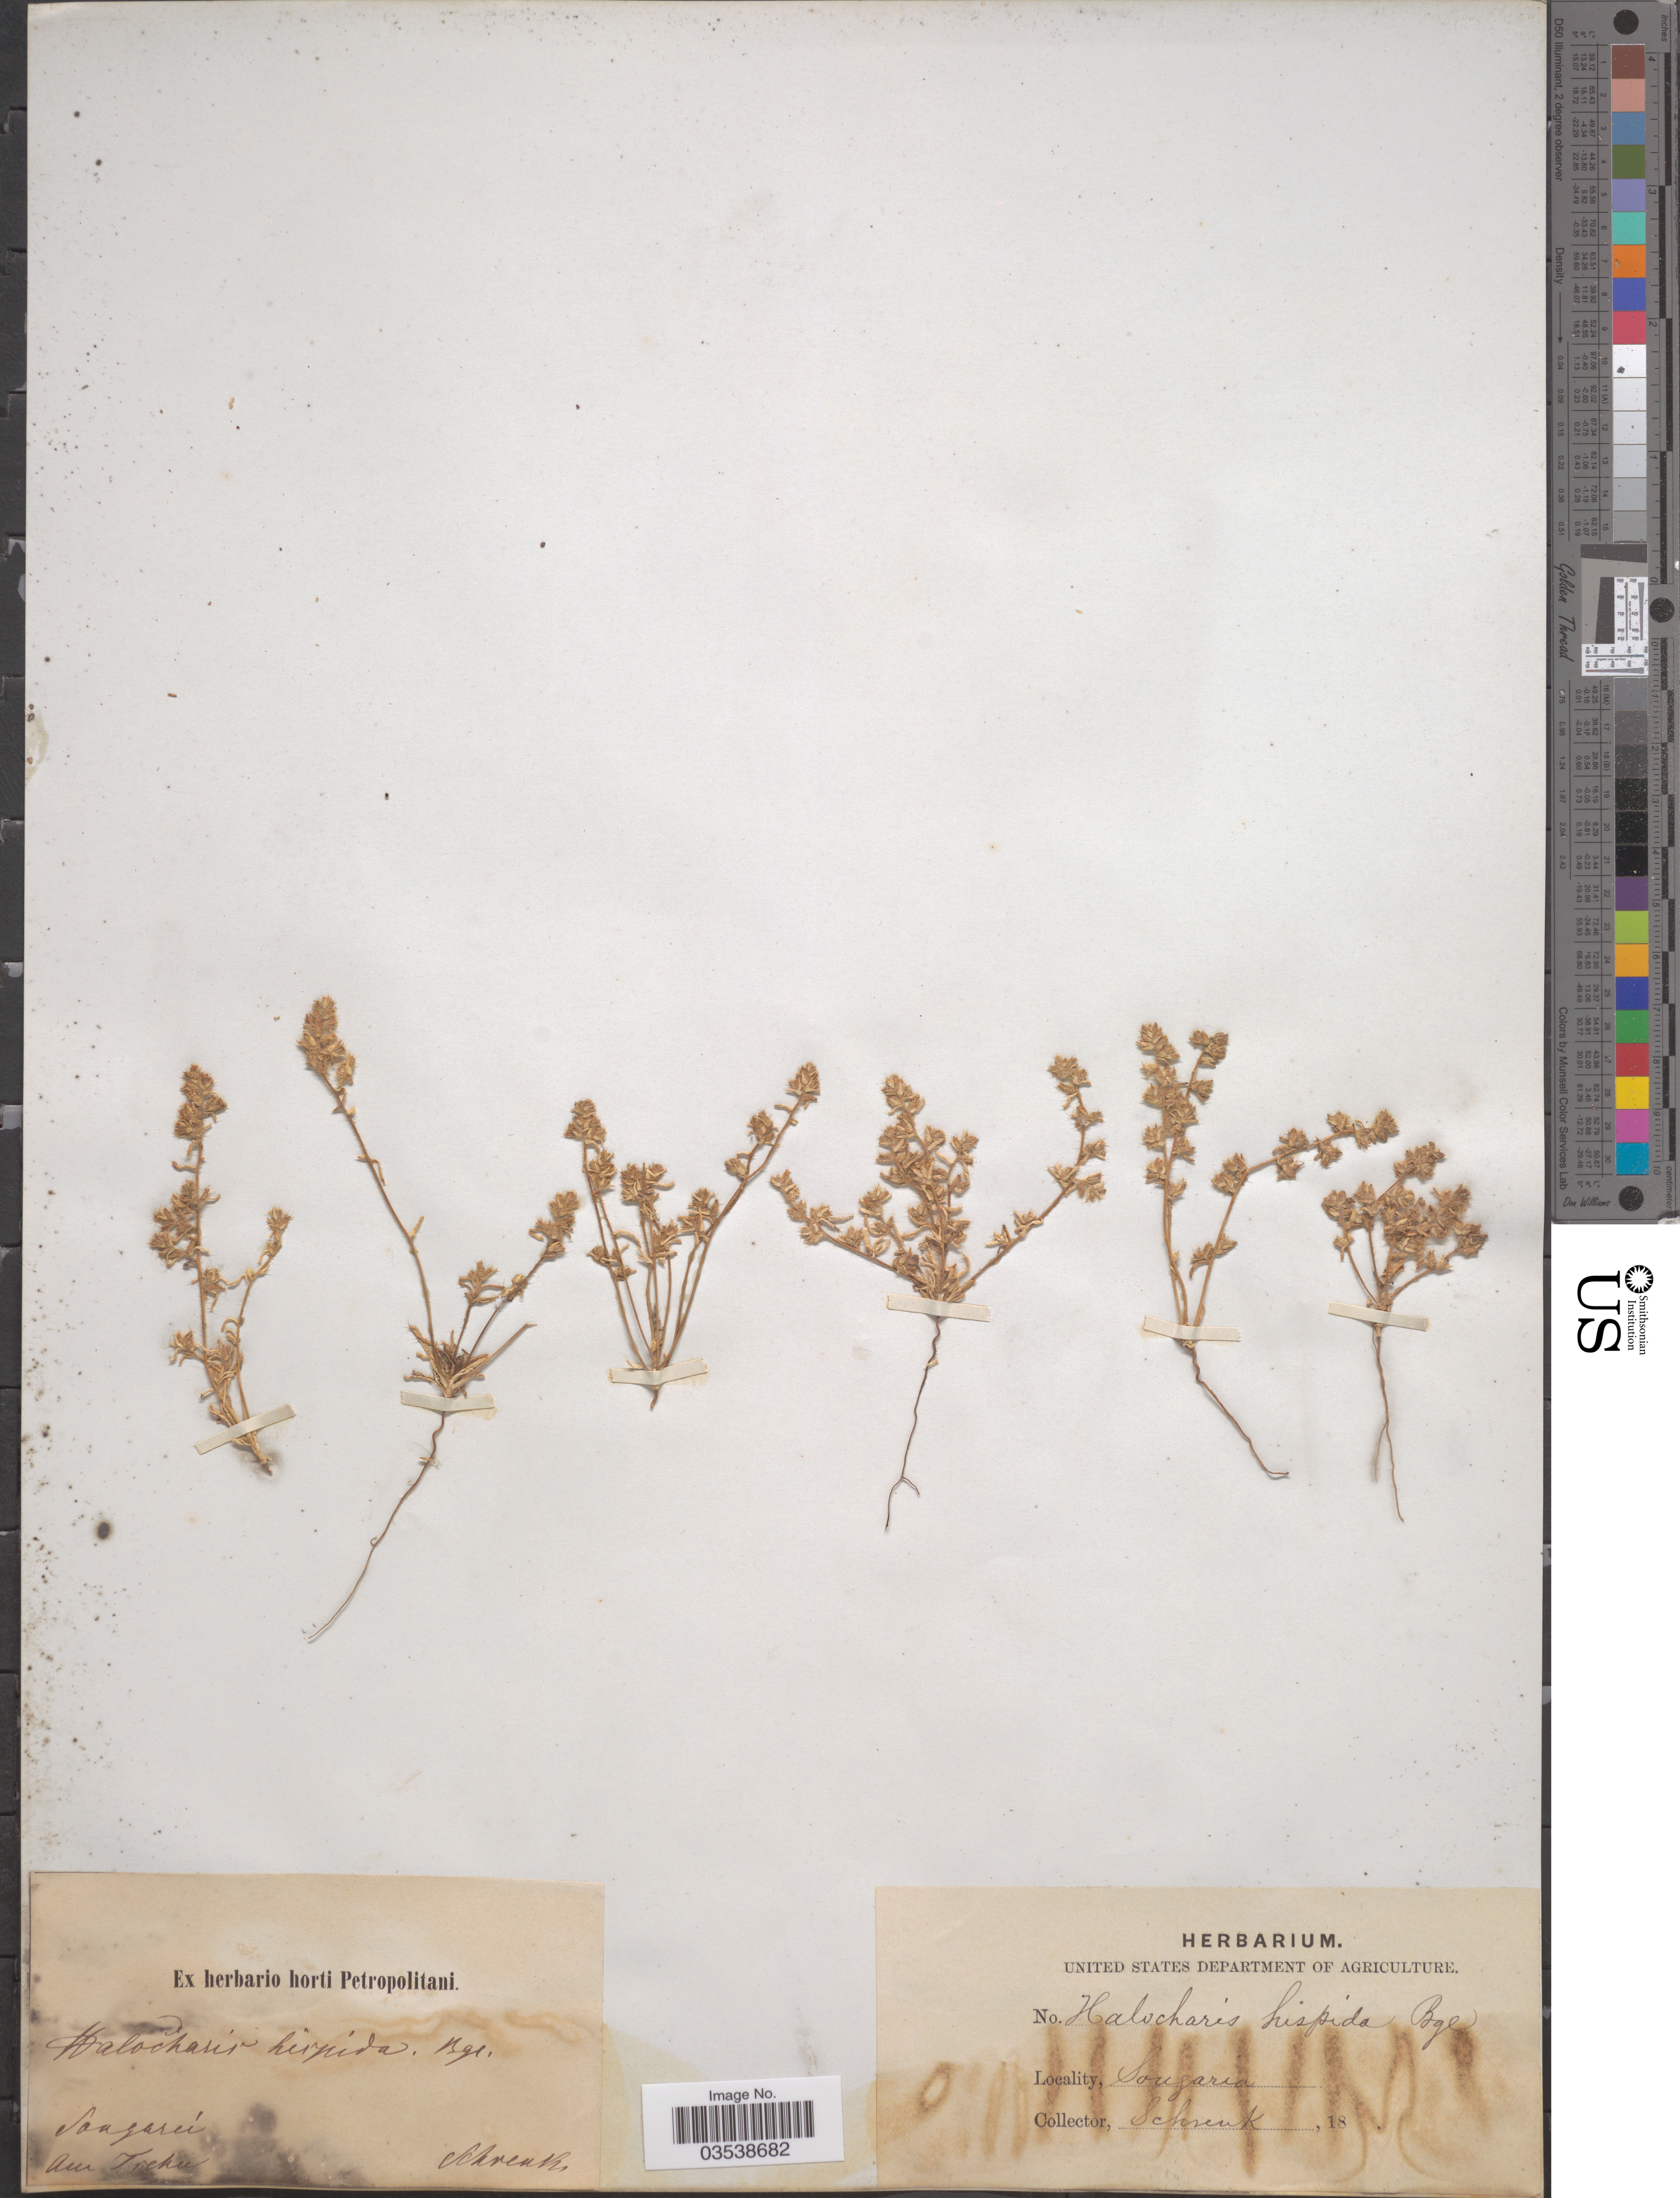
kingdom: Plantae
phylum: Tracheophyta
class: Magnoliopsida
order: Caryophyllales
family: Amaranthaceae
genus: Halocharis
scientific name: Halocharis hispida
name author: (Schrenk ex C.A. Mey.) Bunge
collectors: A.G. Schrenk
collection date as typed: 18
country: Kazakhstan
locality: Songaria am Tschu.